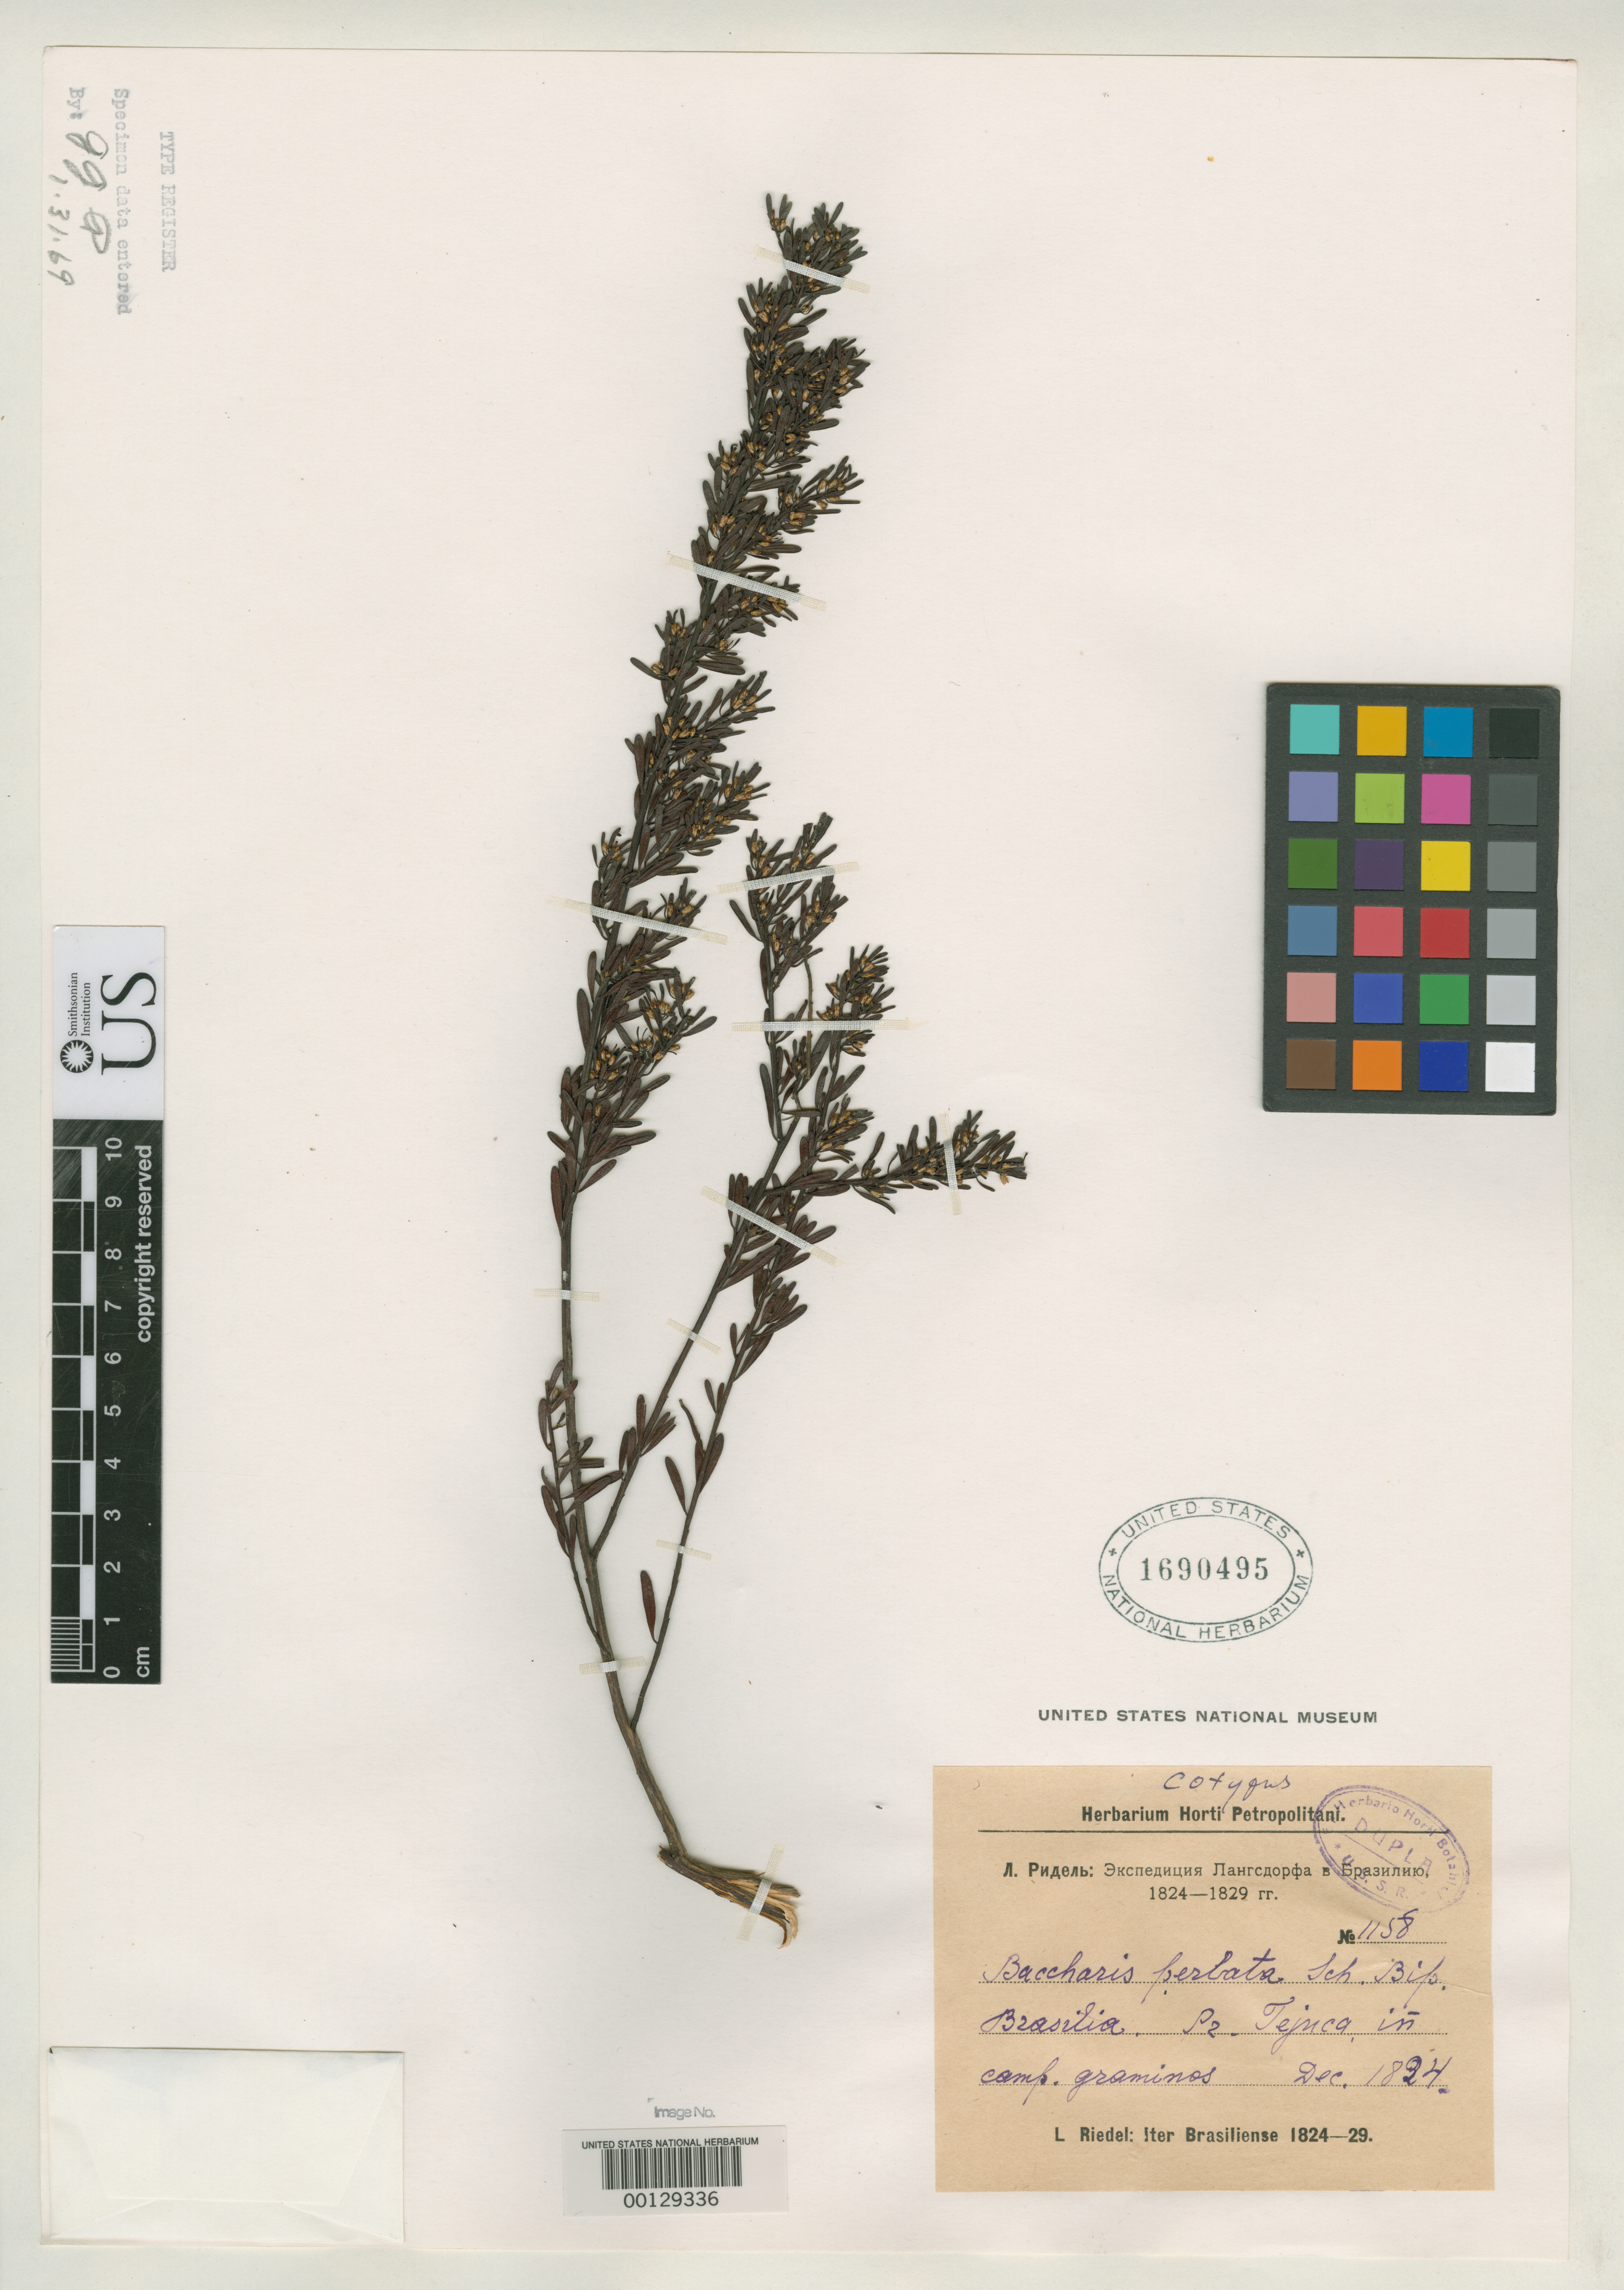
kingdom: Plantae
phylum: Tracheophyta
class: Magnoliopsida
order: Asterales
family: Asteraceae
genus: Baccharis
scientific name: Baccharis perlata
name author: Sch. Bip. ex Baker in Mart.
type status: Type Collection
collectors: L. Riedel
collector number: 1158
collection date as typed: Dec 1824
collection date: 1824-12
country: Brazil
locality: Tejucas.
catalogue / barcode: US 1690495